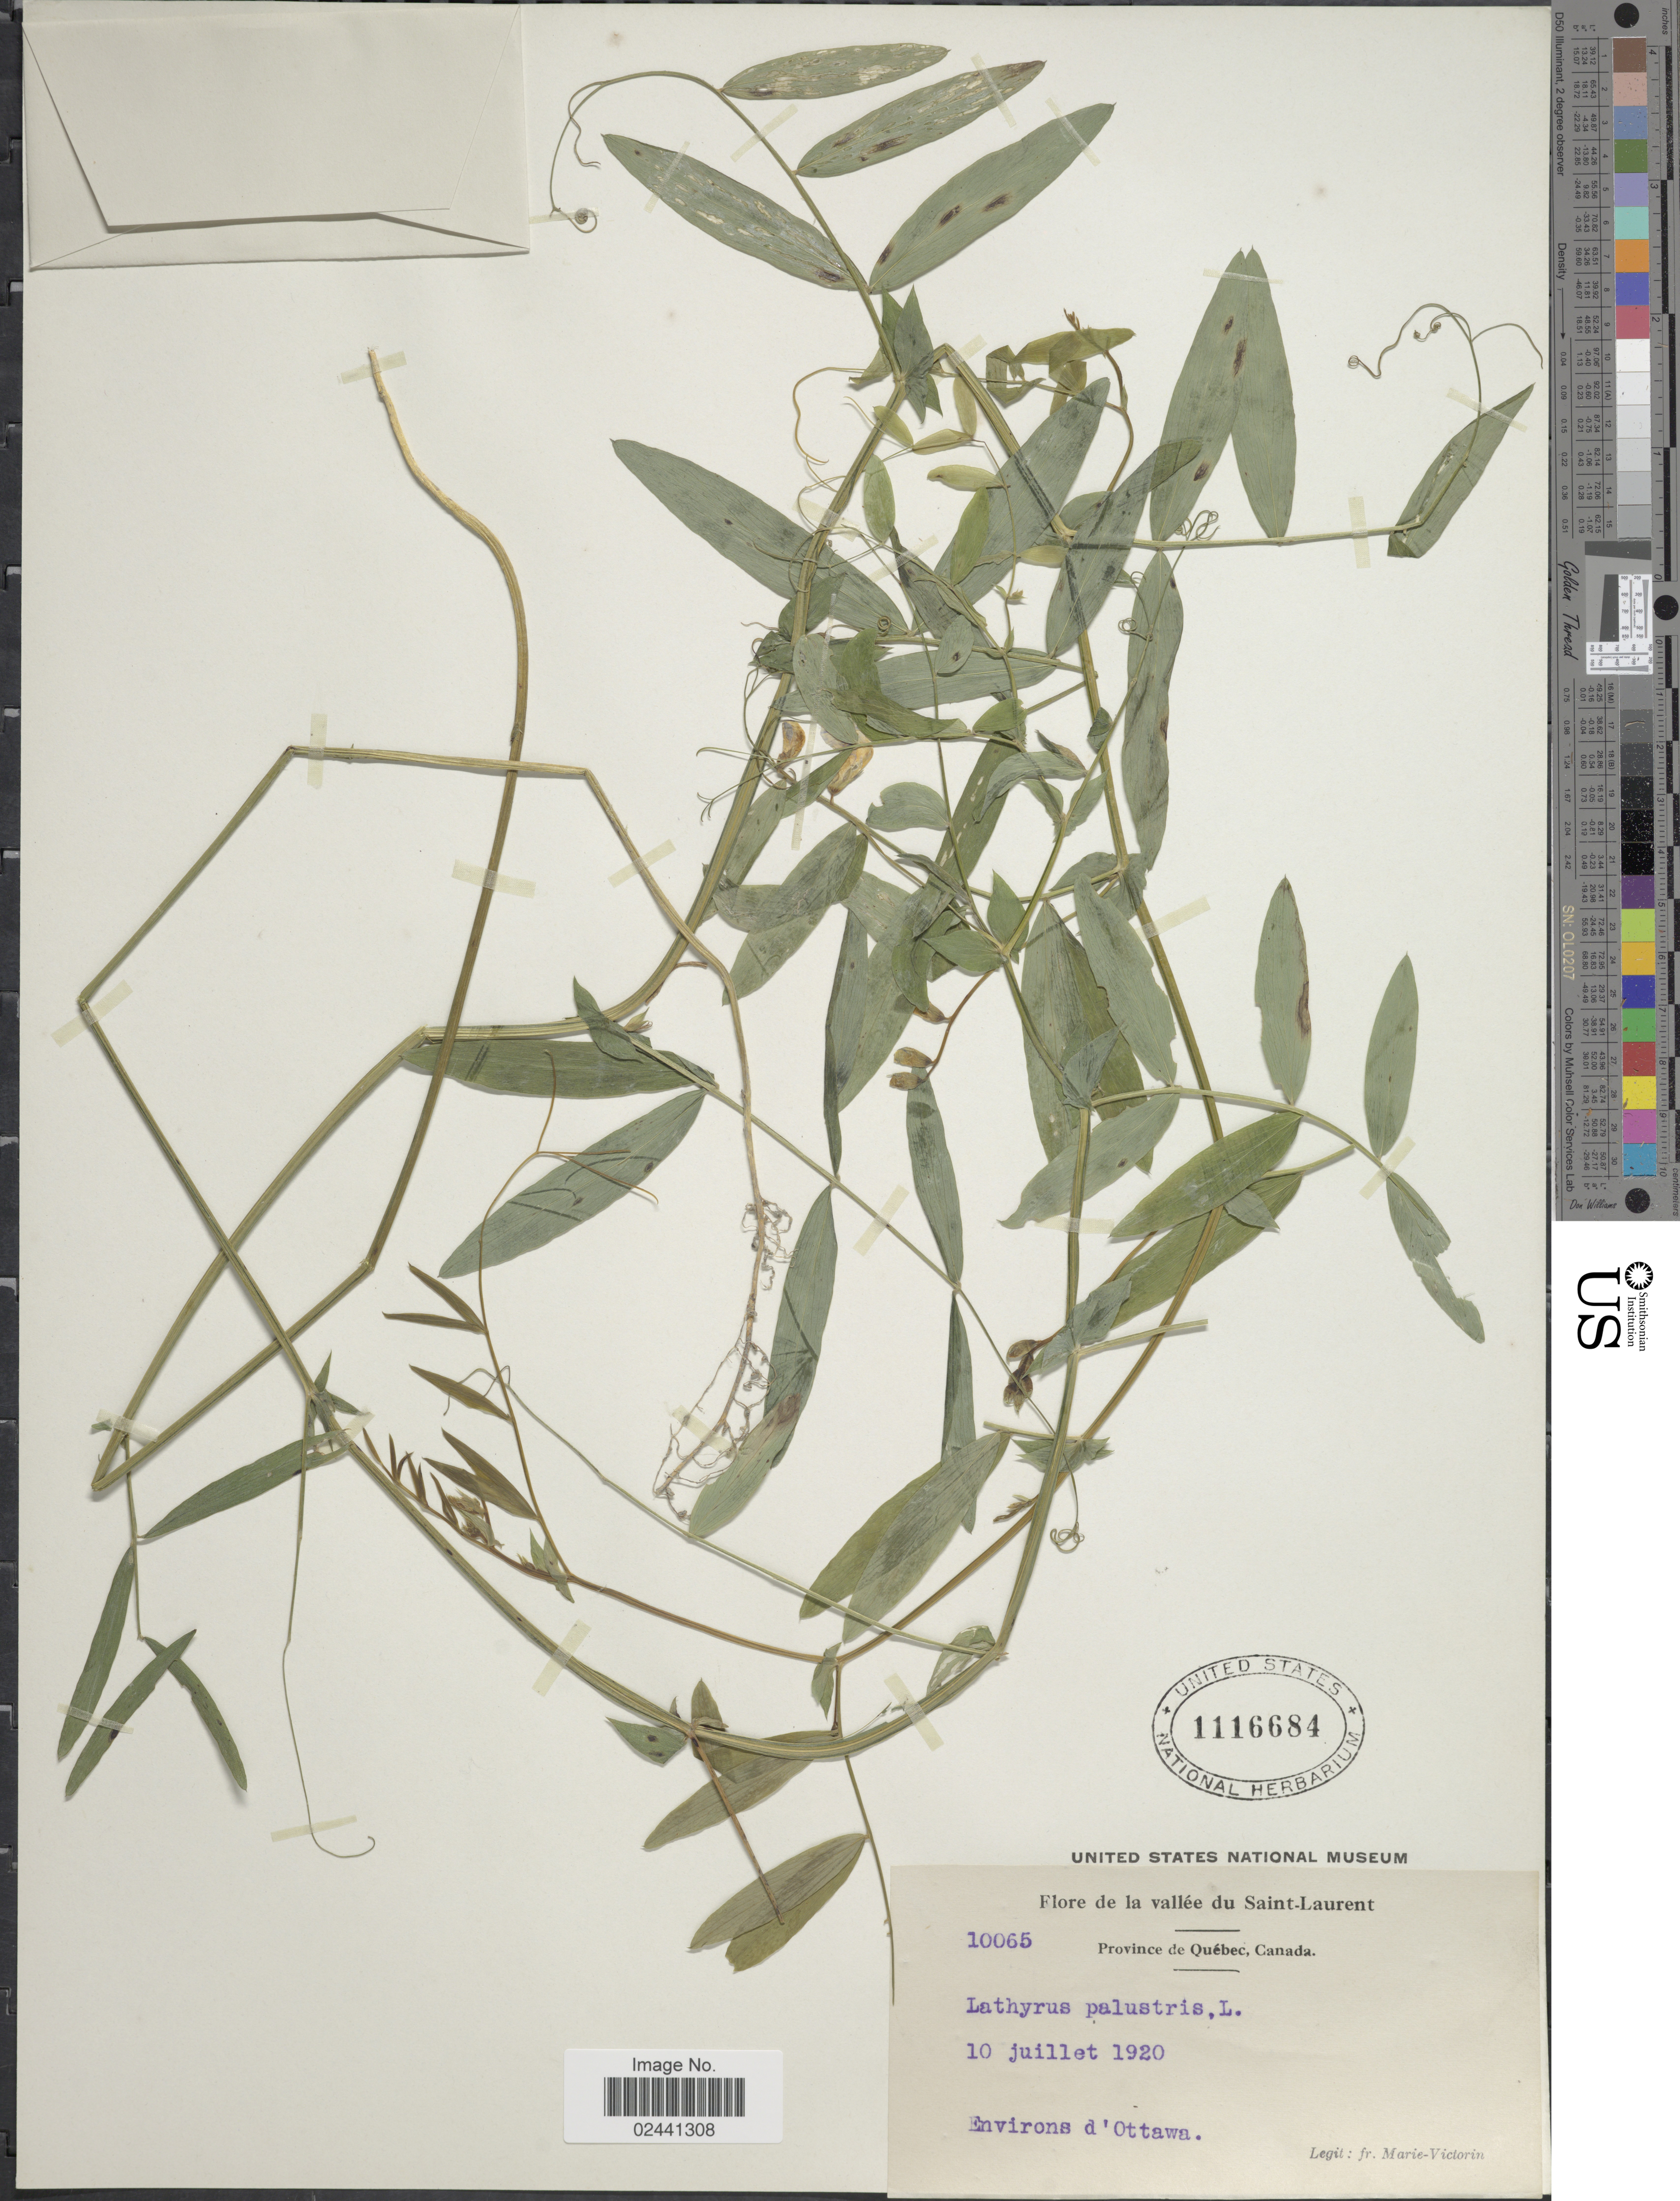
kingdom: Plantae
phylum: Tracheophyta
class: Magnoliopsida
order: Fabales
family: Fabaceae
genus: Lathyrus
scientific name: Lathyrus palustris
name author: L.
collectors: F. Marie-Victorin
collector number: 10065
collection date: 1920-07-10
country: Canada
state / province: Quebec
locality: Environs d'Ottawa, de la vallee du Saint-Laurent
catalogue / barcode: US 1116684